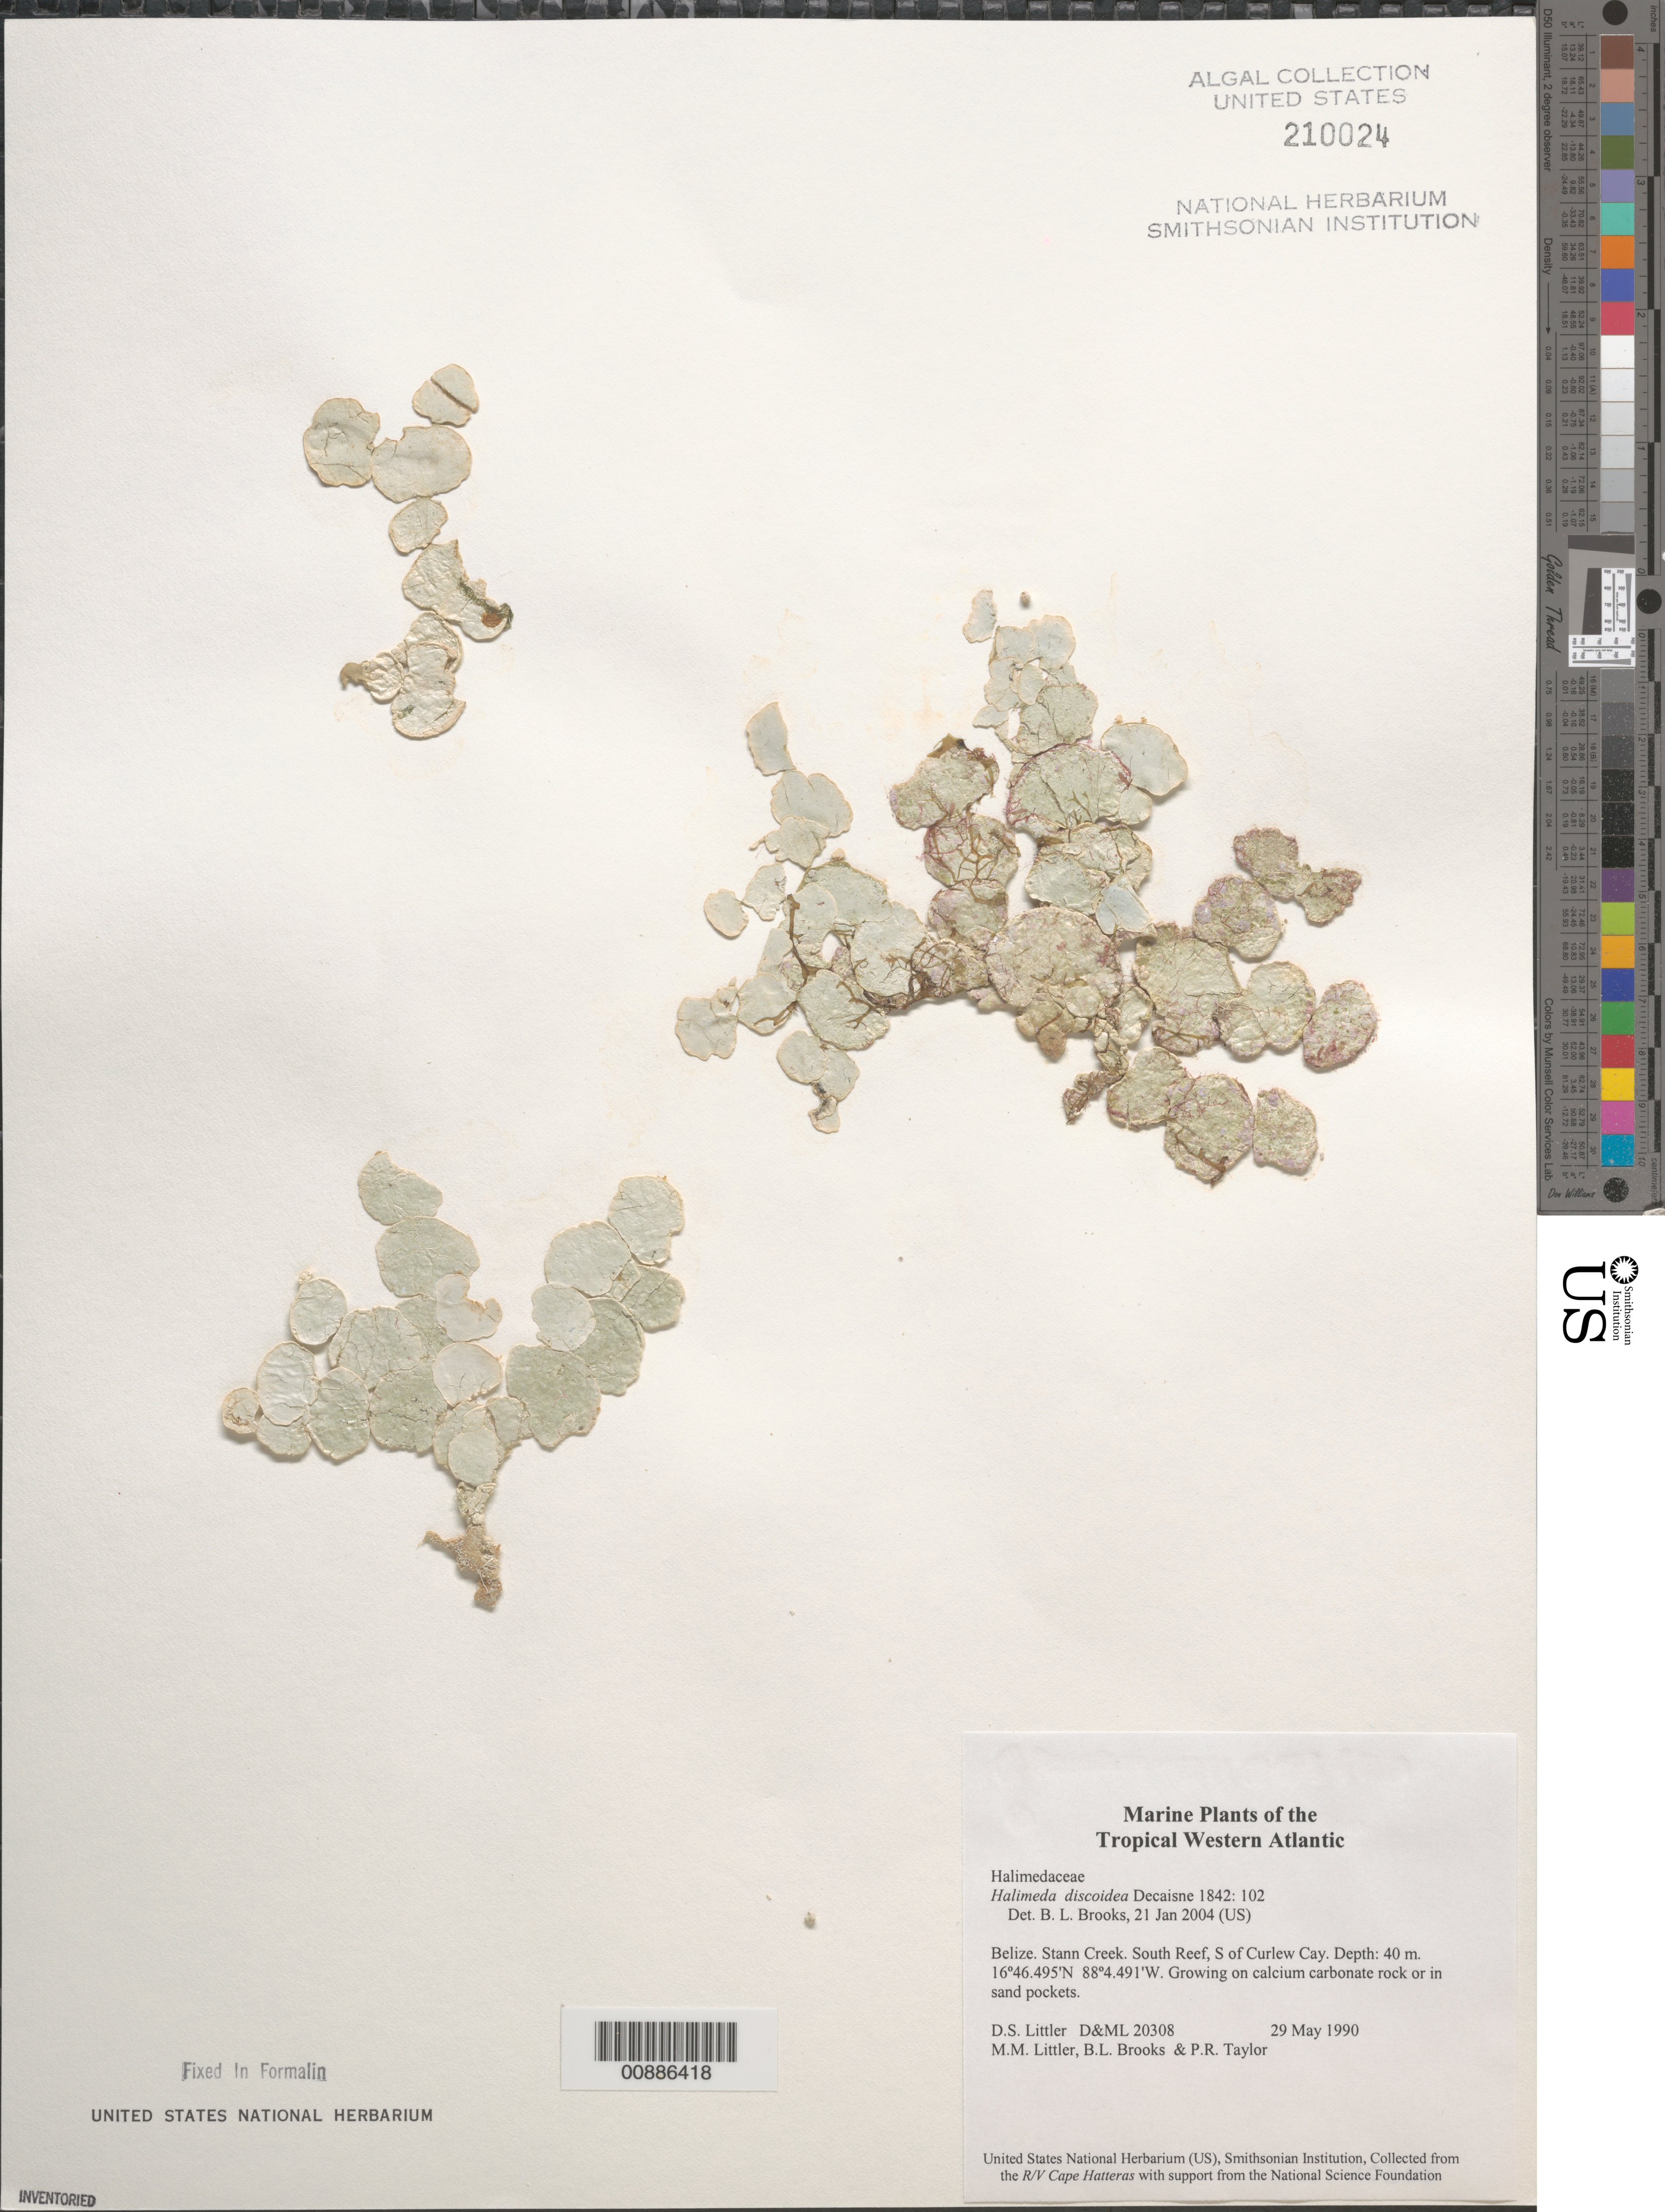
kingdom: Plantae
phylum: Chlorophyta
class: Ulvophyceae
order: Bryopsidales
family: Halimedaceae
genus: Halimeda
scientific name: Halimeda discoidea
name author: Decne.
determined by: Brooks, B. L., (BOT), Smithsonian Institution - National Museum of Natural History (UNITED STATES)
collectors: D. S. Littler, M. M. Littler, B. Brooks & P. R. Taylor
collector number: D&ML 20308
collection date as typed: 29 May 1990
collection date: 1990-05-29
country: Belize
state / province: Stann Creek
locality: South Reef, south of Curlew Cay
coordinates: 16 46.495'N, 88 4.491'W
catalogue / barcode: US 210024